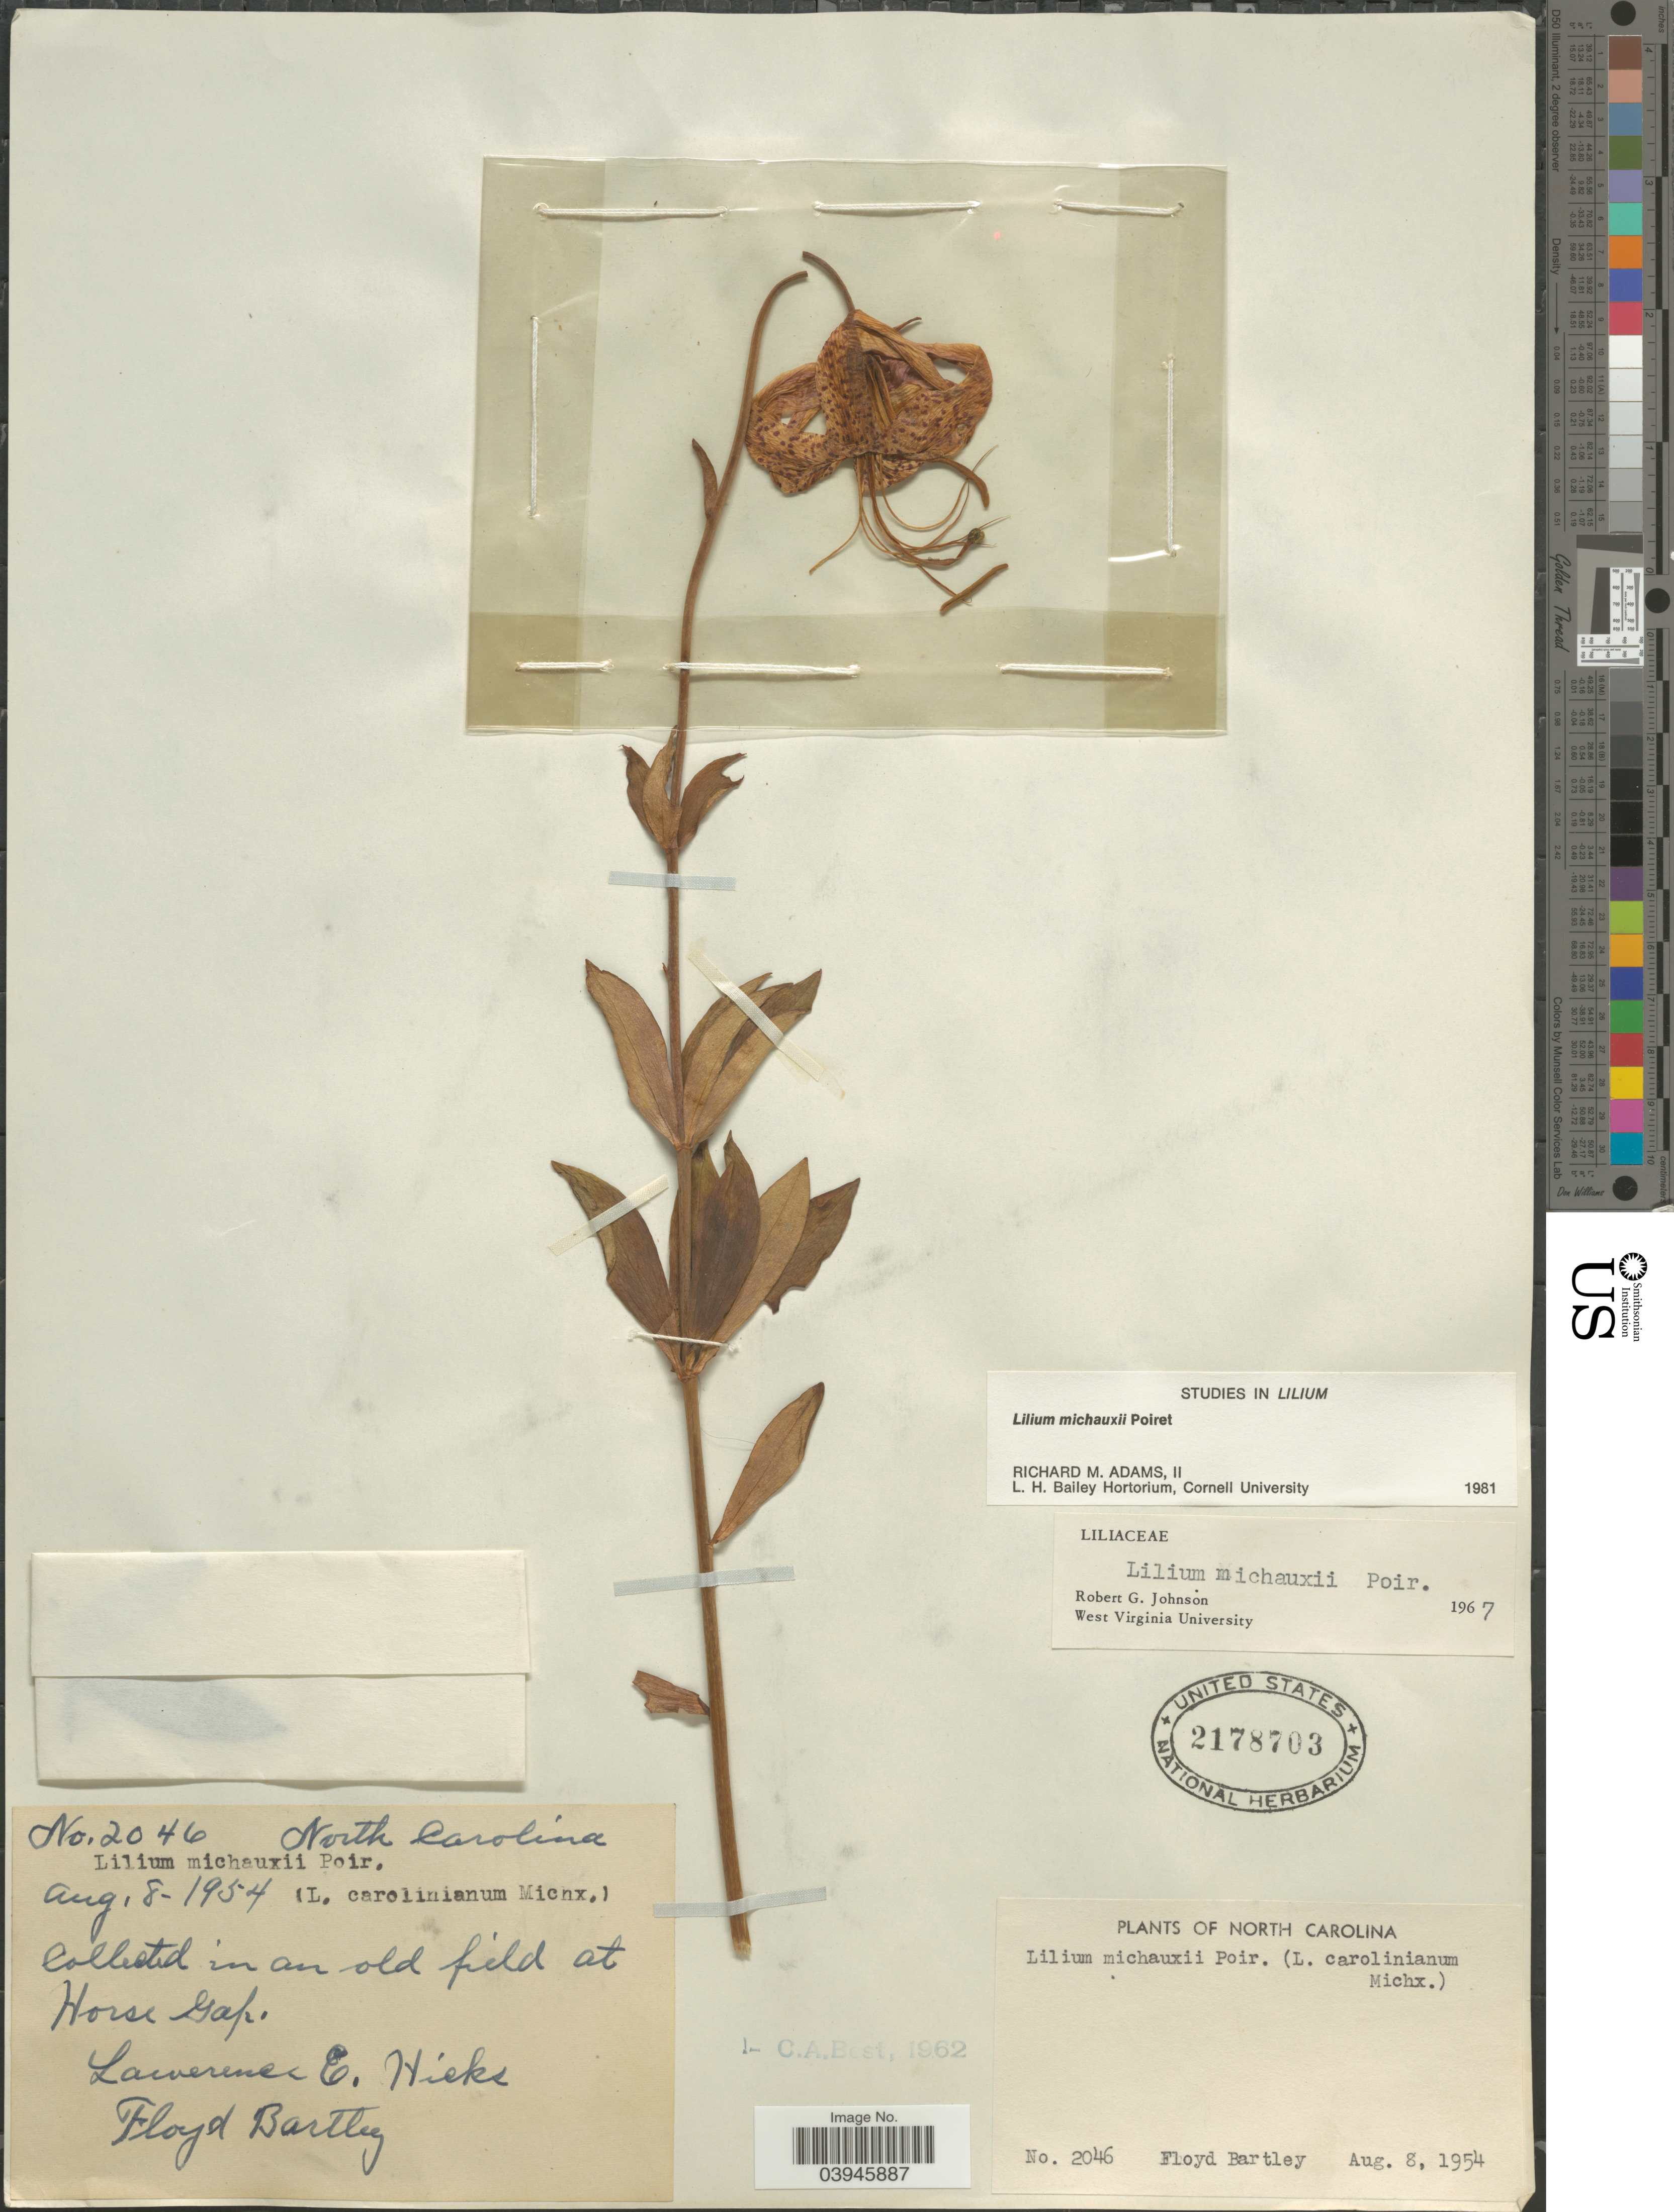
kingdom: Plantae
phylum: Tracheophyta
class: Liliopsida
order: Liliales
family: Liliaceae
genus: Lilium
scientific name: Lilium michauxii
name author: Poir.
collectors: L. E. Hicks & F. Bartley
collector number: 2046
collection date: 1954-08-08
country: United States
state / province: North Carolina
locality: In an old field at Horse Gap.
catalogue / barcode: US 2178703